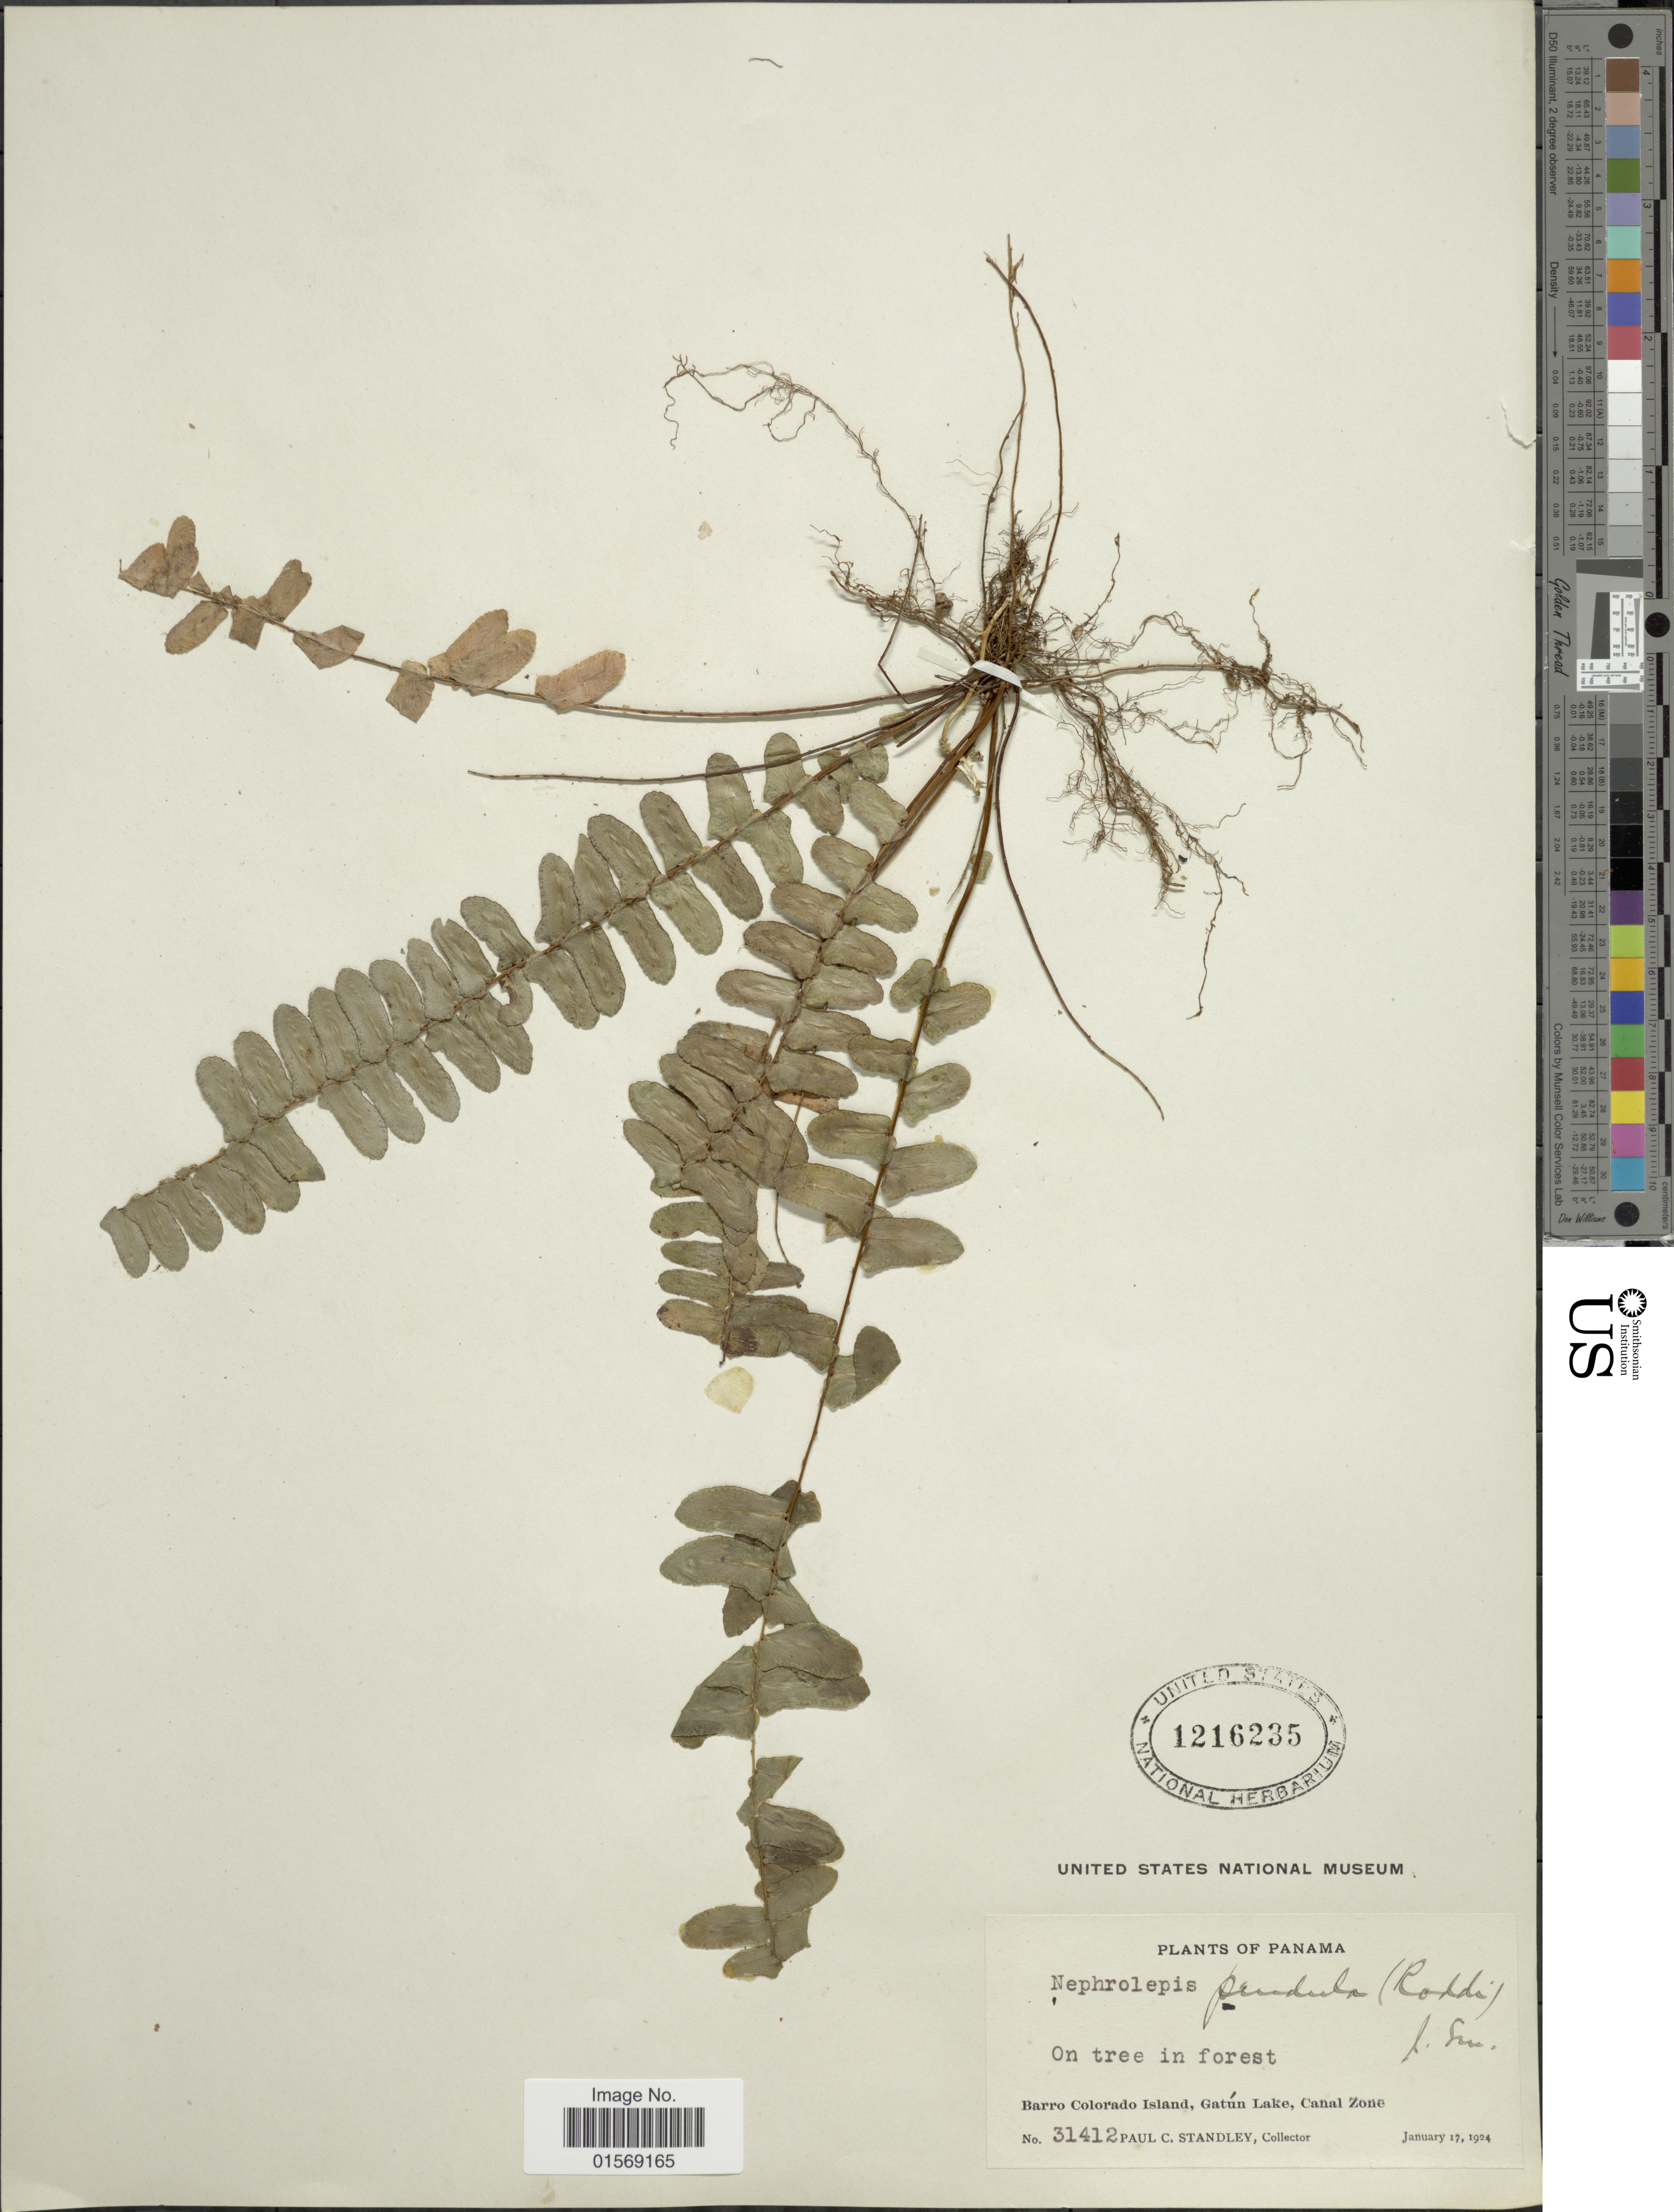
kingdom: Plantae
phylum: Tracheophyta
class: Polypodiopsida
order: Polypodiales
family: Nephrolepidaceae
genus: Nephrolepis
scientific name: Nephrolepis pendula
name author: (Raddi) J. Sm.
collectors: P. C. Standley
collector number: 31412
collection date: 1924-01-17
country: Panama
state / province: Panamá Oeste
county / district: Canal Zone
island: Barro Colorado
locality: Panama, Barro Colorado, Gatun Lake, Canal Zone.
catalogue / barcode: US 1216235